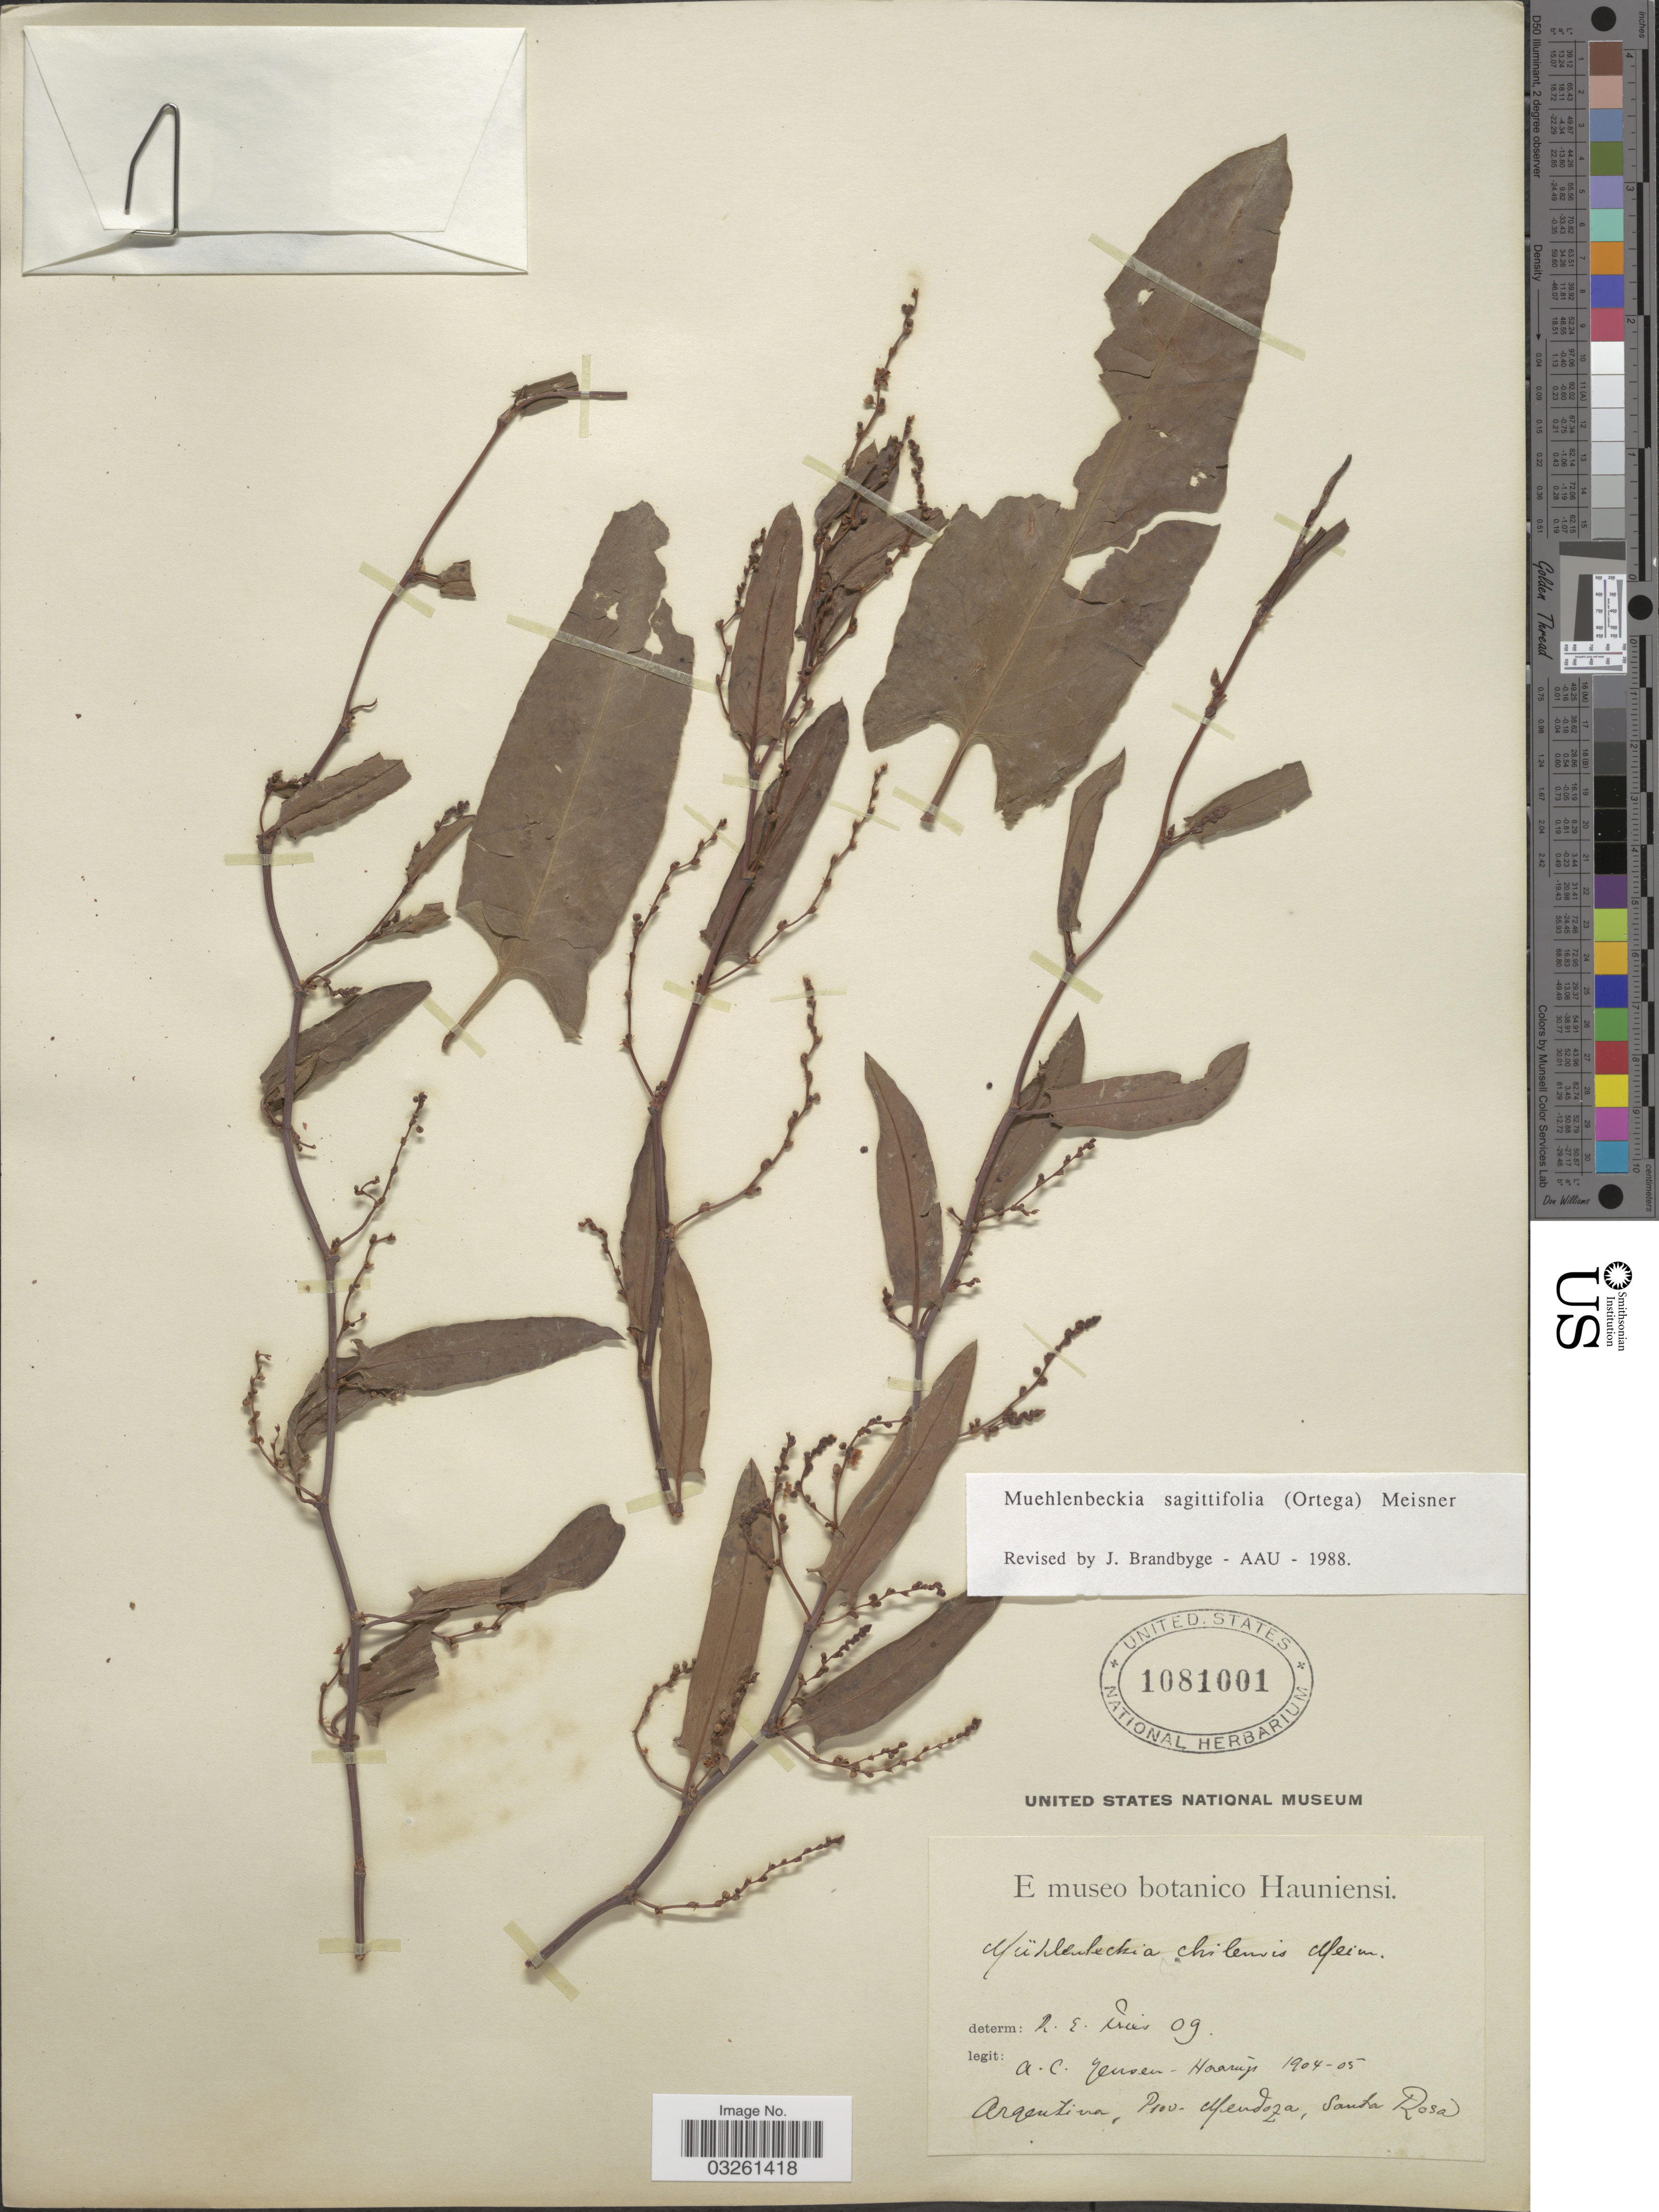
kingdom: Plantae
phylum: Tracheophyta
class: Magnoliopsida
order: Caryophyllales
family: Polygonaceae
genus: Muehlenbeckia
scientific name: Muehlenbeckia sagittifolia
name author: (Ortega) Meisn.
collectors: A. C. Jensen-Haarup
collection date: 1904/1905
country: Argentina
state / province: Mendoza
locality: Santa Rosa.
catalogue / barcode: US 1081001